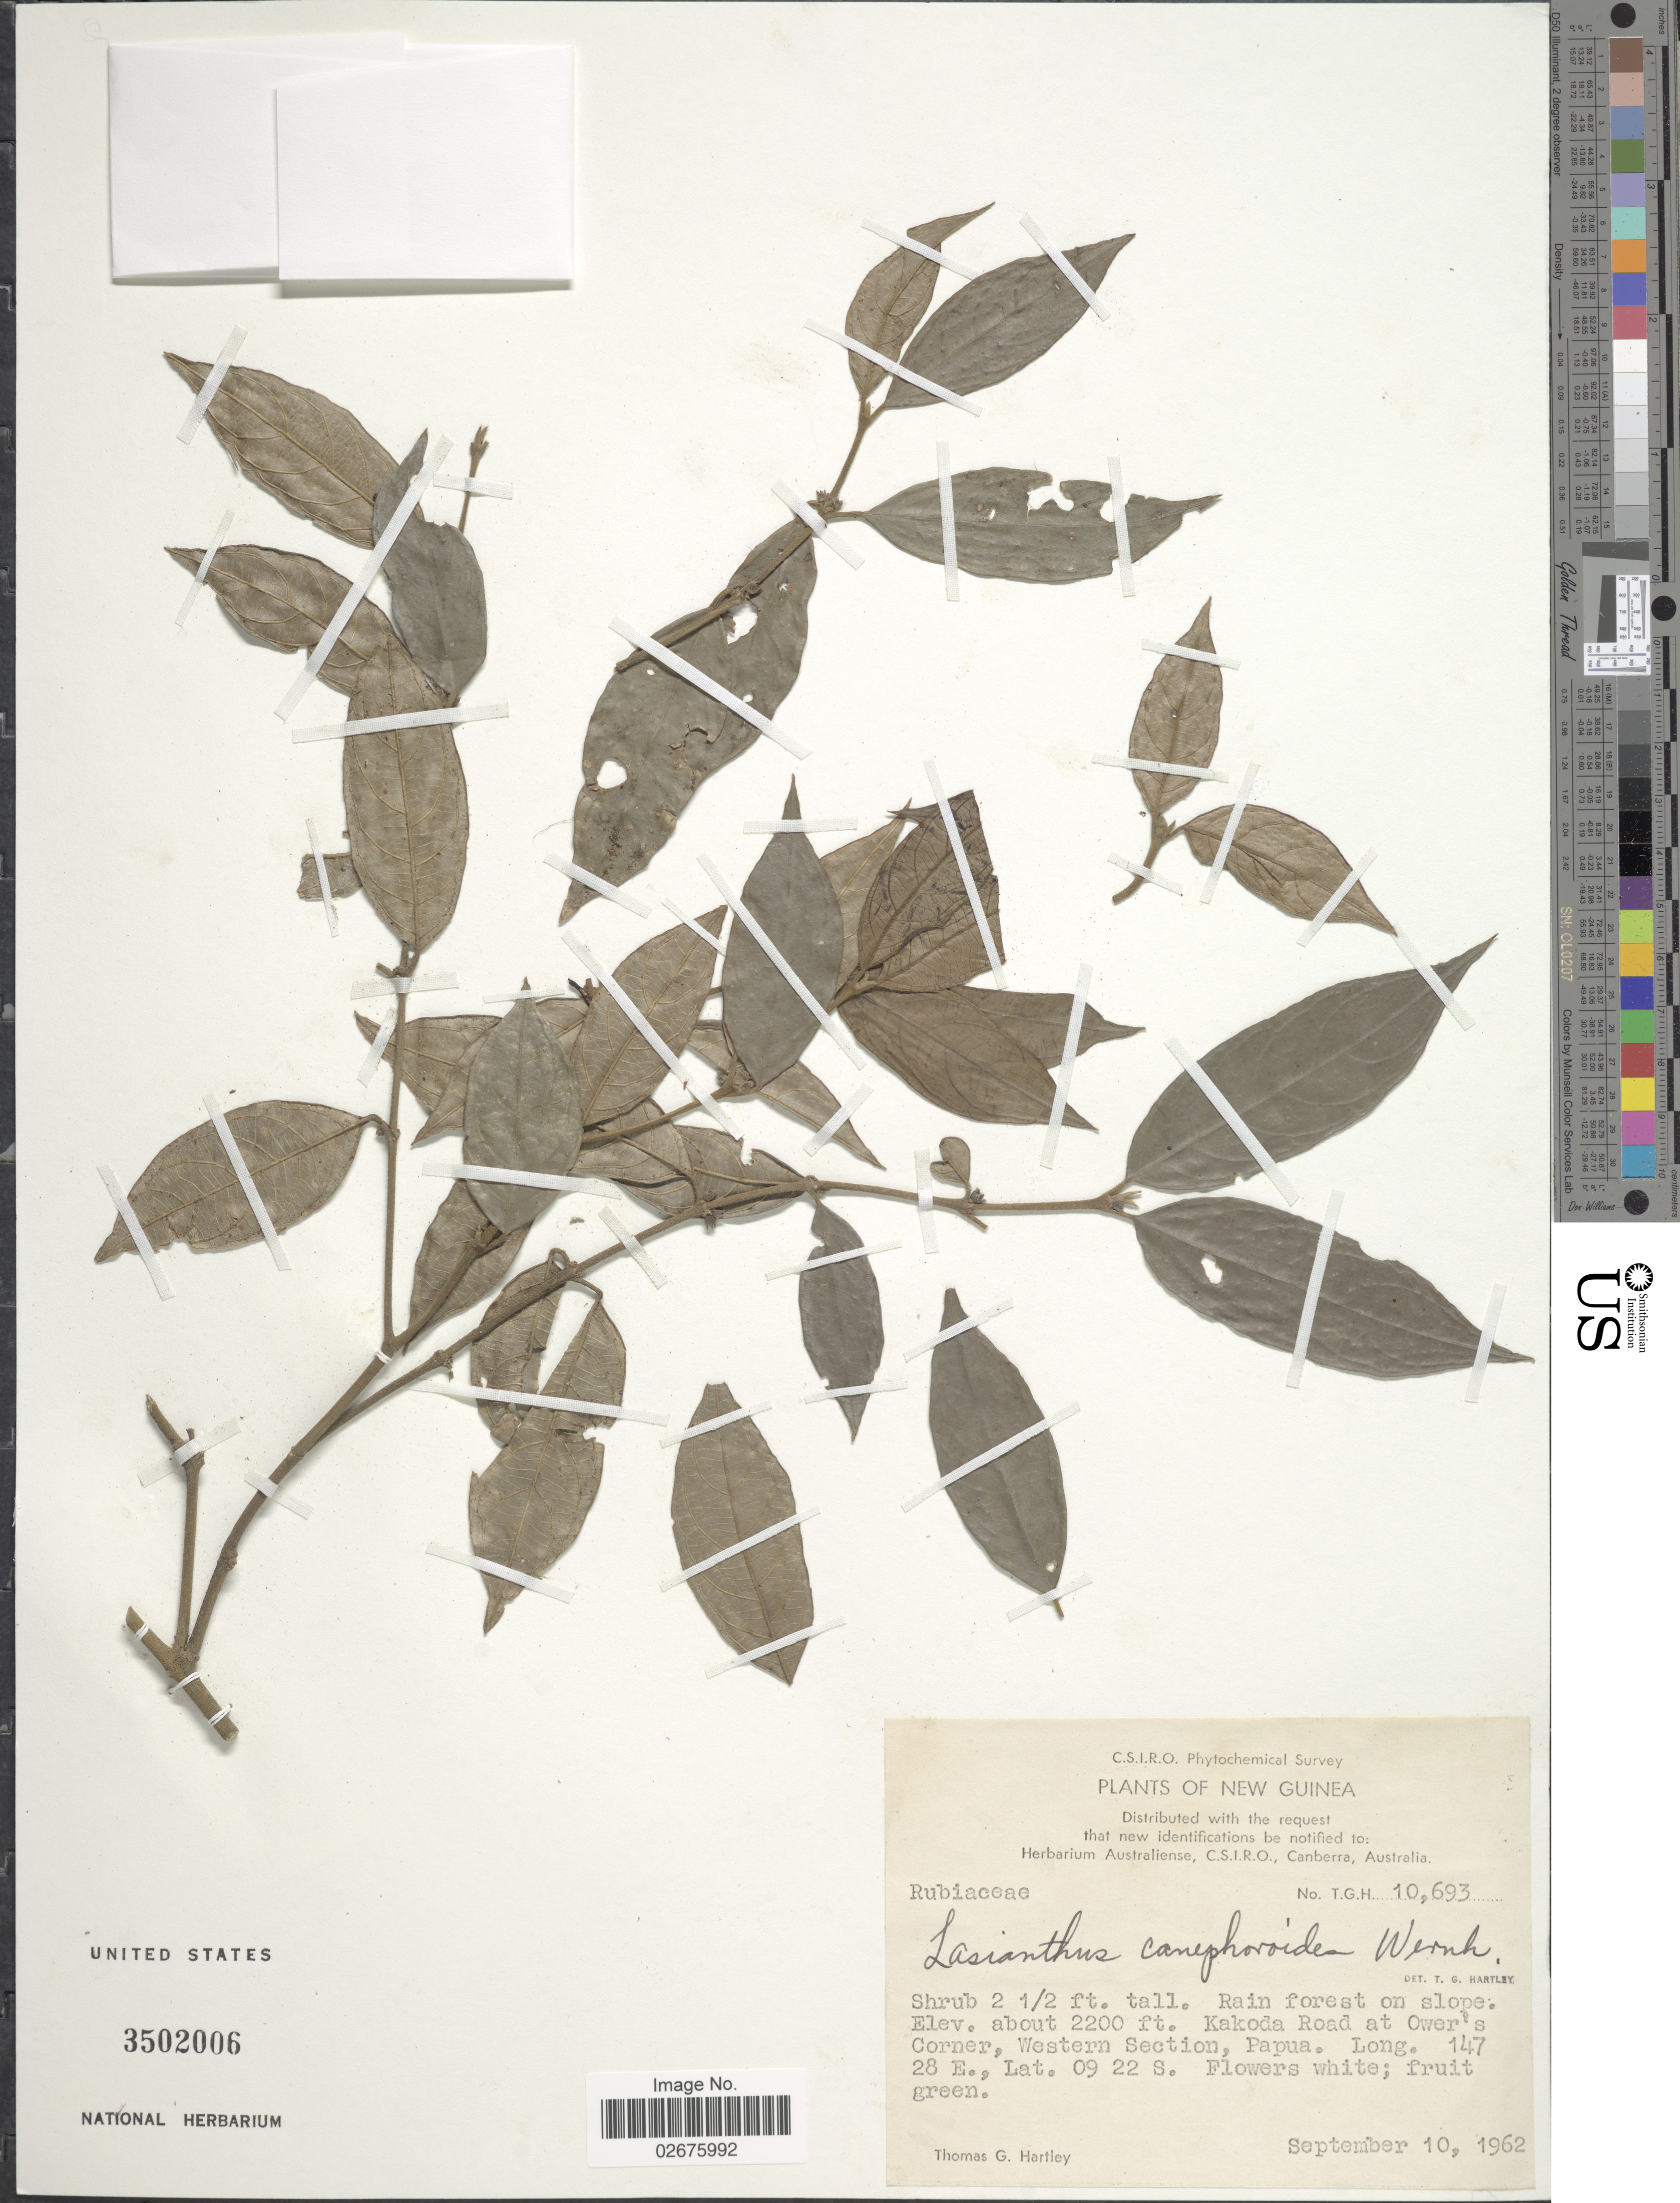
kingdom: Plantae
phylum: Tracheophyta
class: Magnoliopsida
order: Gentianales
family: Rubiaceae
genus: Lasianthus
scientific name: Lasianthus canephoroides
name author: Wernham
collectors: T. G. Hartley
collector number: TGH10693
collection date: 1962-09-10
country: Papua New Guinea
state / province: Manus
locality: New Guinea. Kakoda Road at Ower's Corner, Western Section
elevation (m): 671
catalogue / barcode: US 3502006